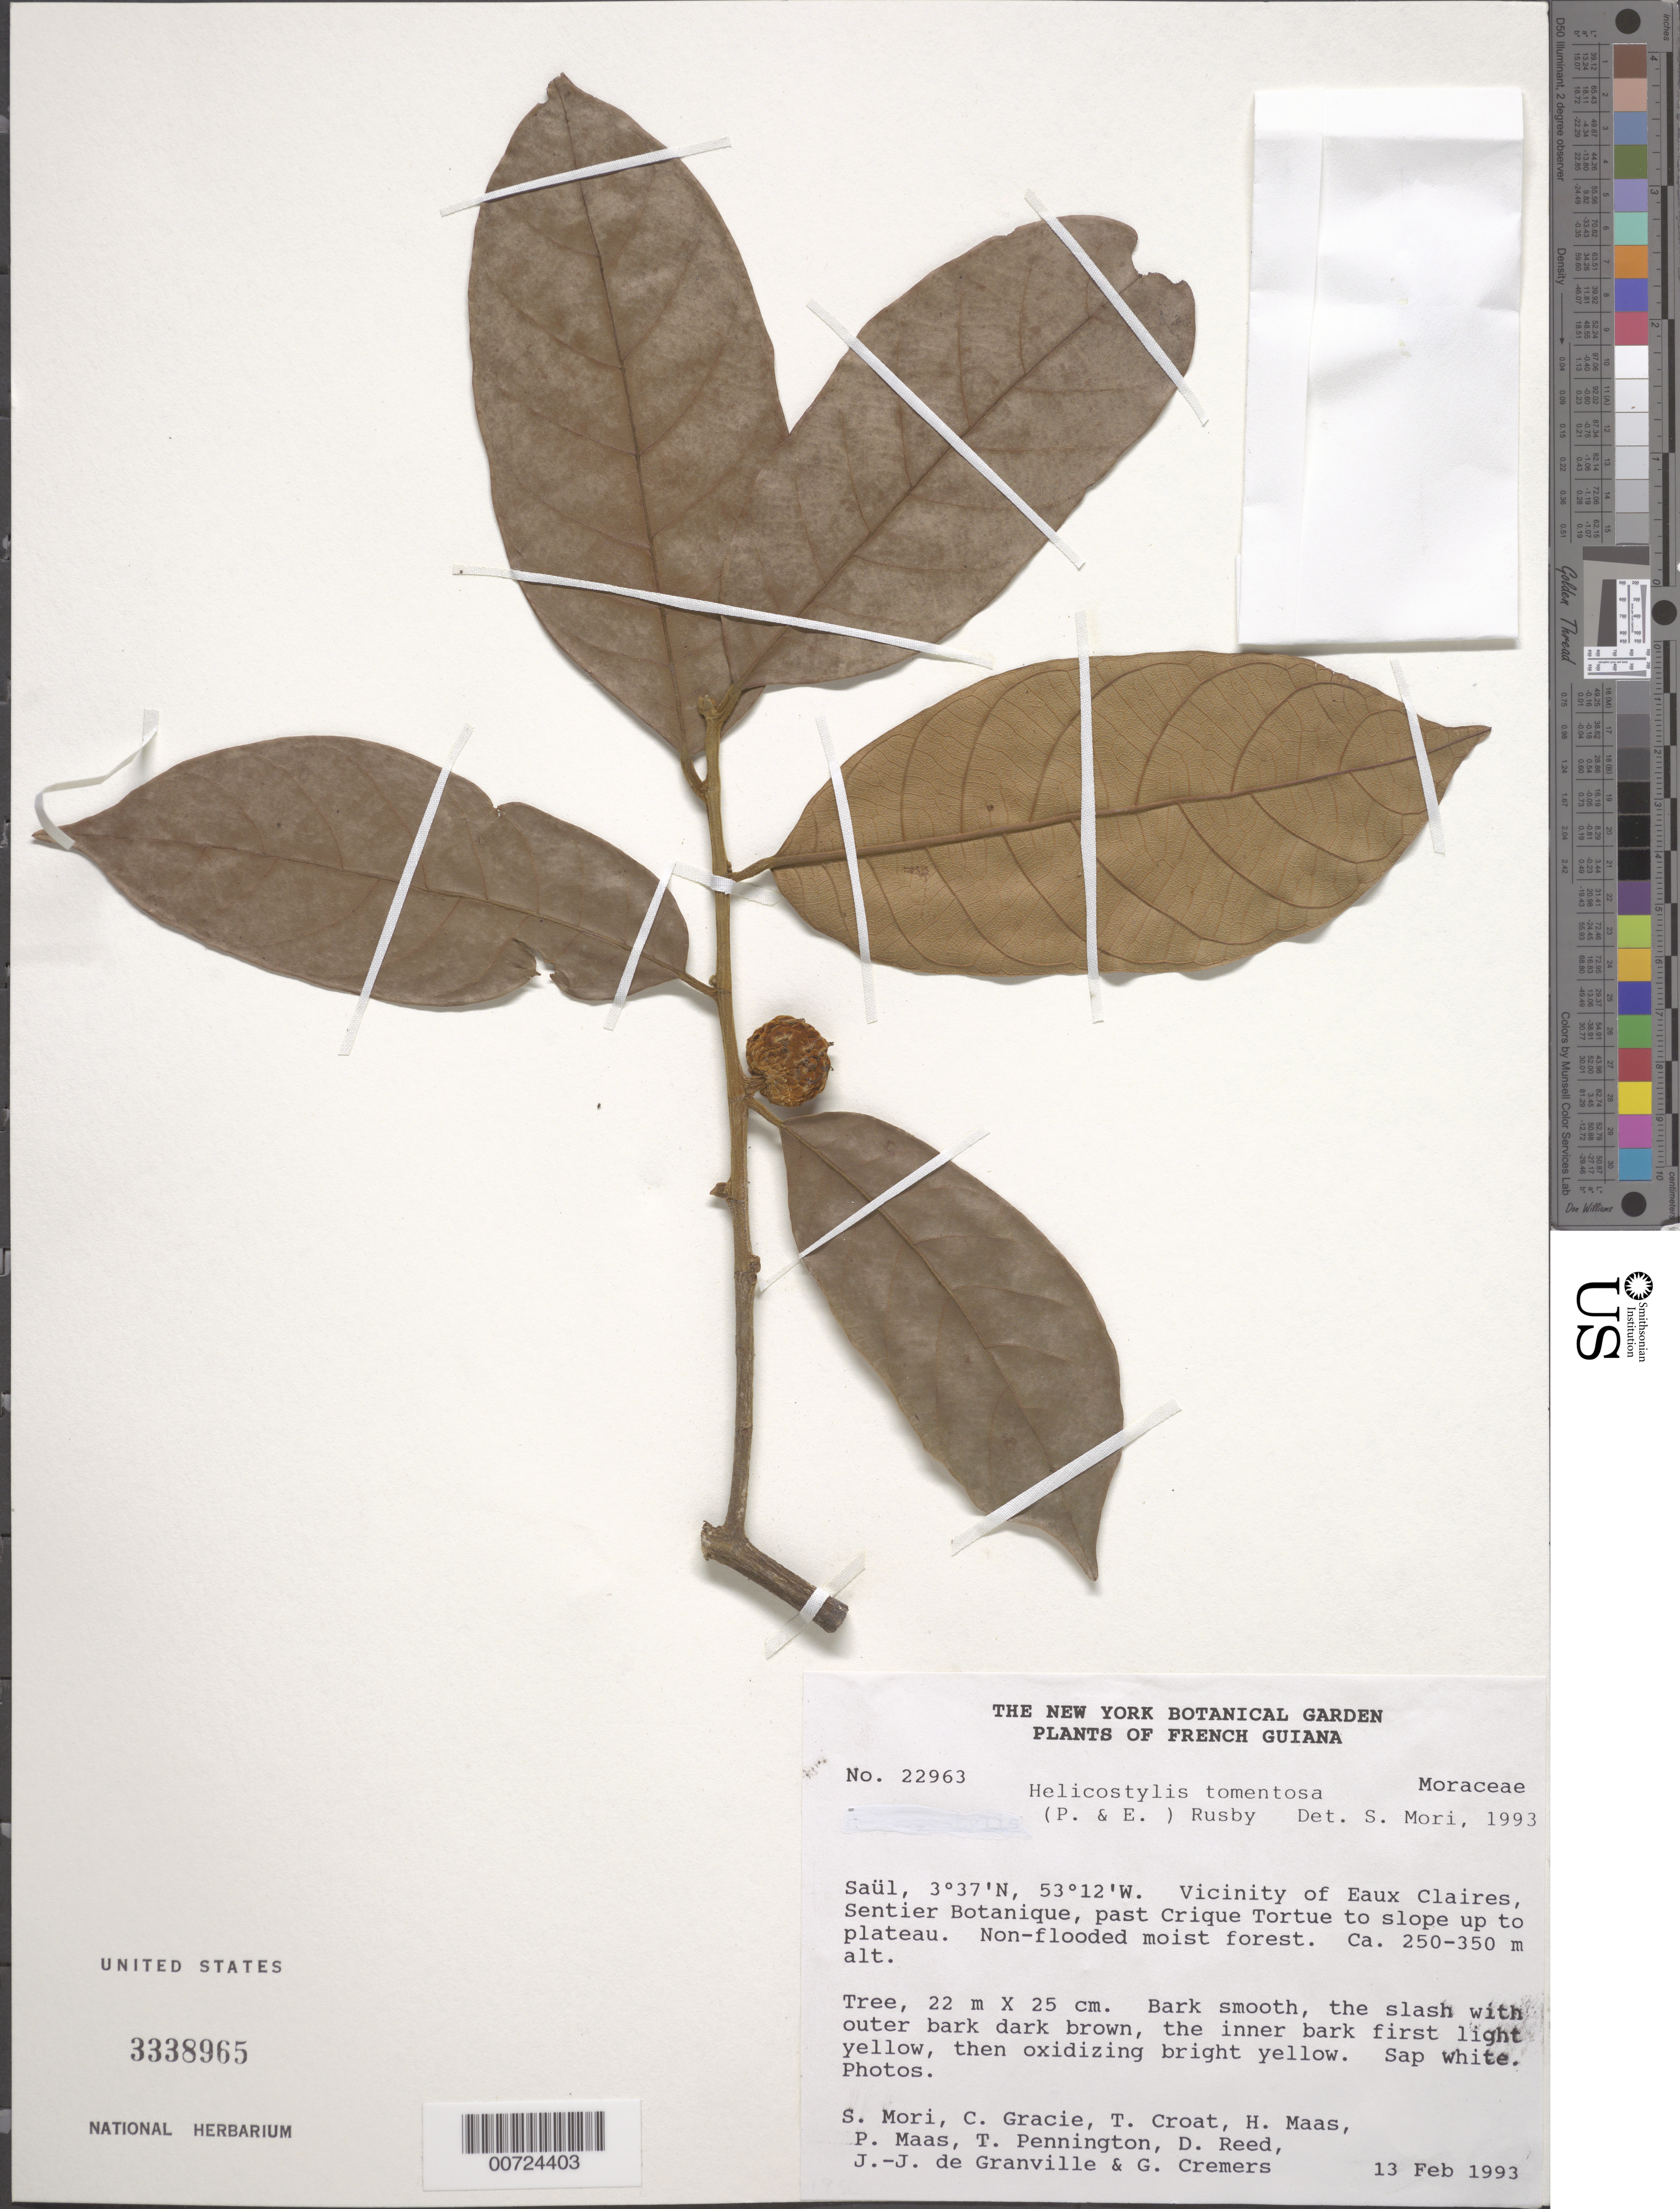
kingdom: Plantae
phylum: Tracheophyta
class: Magnoliopsida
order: Rosales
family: Moraceae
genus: Helicostylis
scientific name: Helicostylis tomentosa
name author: (Poepp. & Endl.) Rusby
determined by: Mori, Scott A.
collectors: S. Mori, C. A. Gracie, T. B. Croat, H. Maas van de Kamer, P. Maas, T. D. Pennington, D. Reed, J.-J. de Granville & G. Cremers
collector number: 22963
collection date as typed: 13-Feb-93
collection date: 1993-02-13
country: French Guiana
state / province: Saint-Laurent-du-Maroni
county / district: Saül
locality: Saül, vicinity of Eaux Claires, Sentier Botanique, Crique Tortue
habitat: Non-flooded moist forest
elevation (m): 250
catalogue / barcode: US 3338965